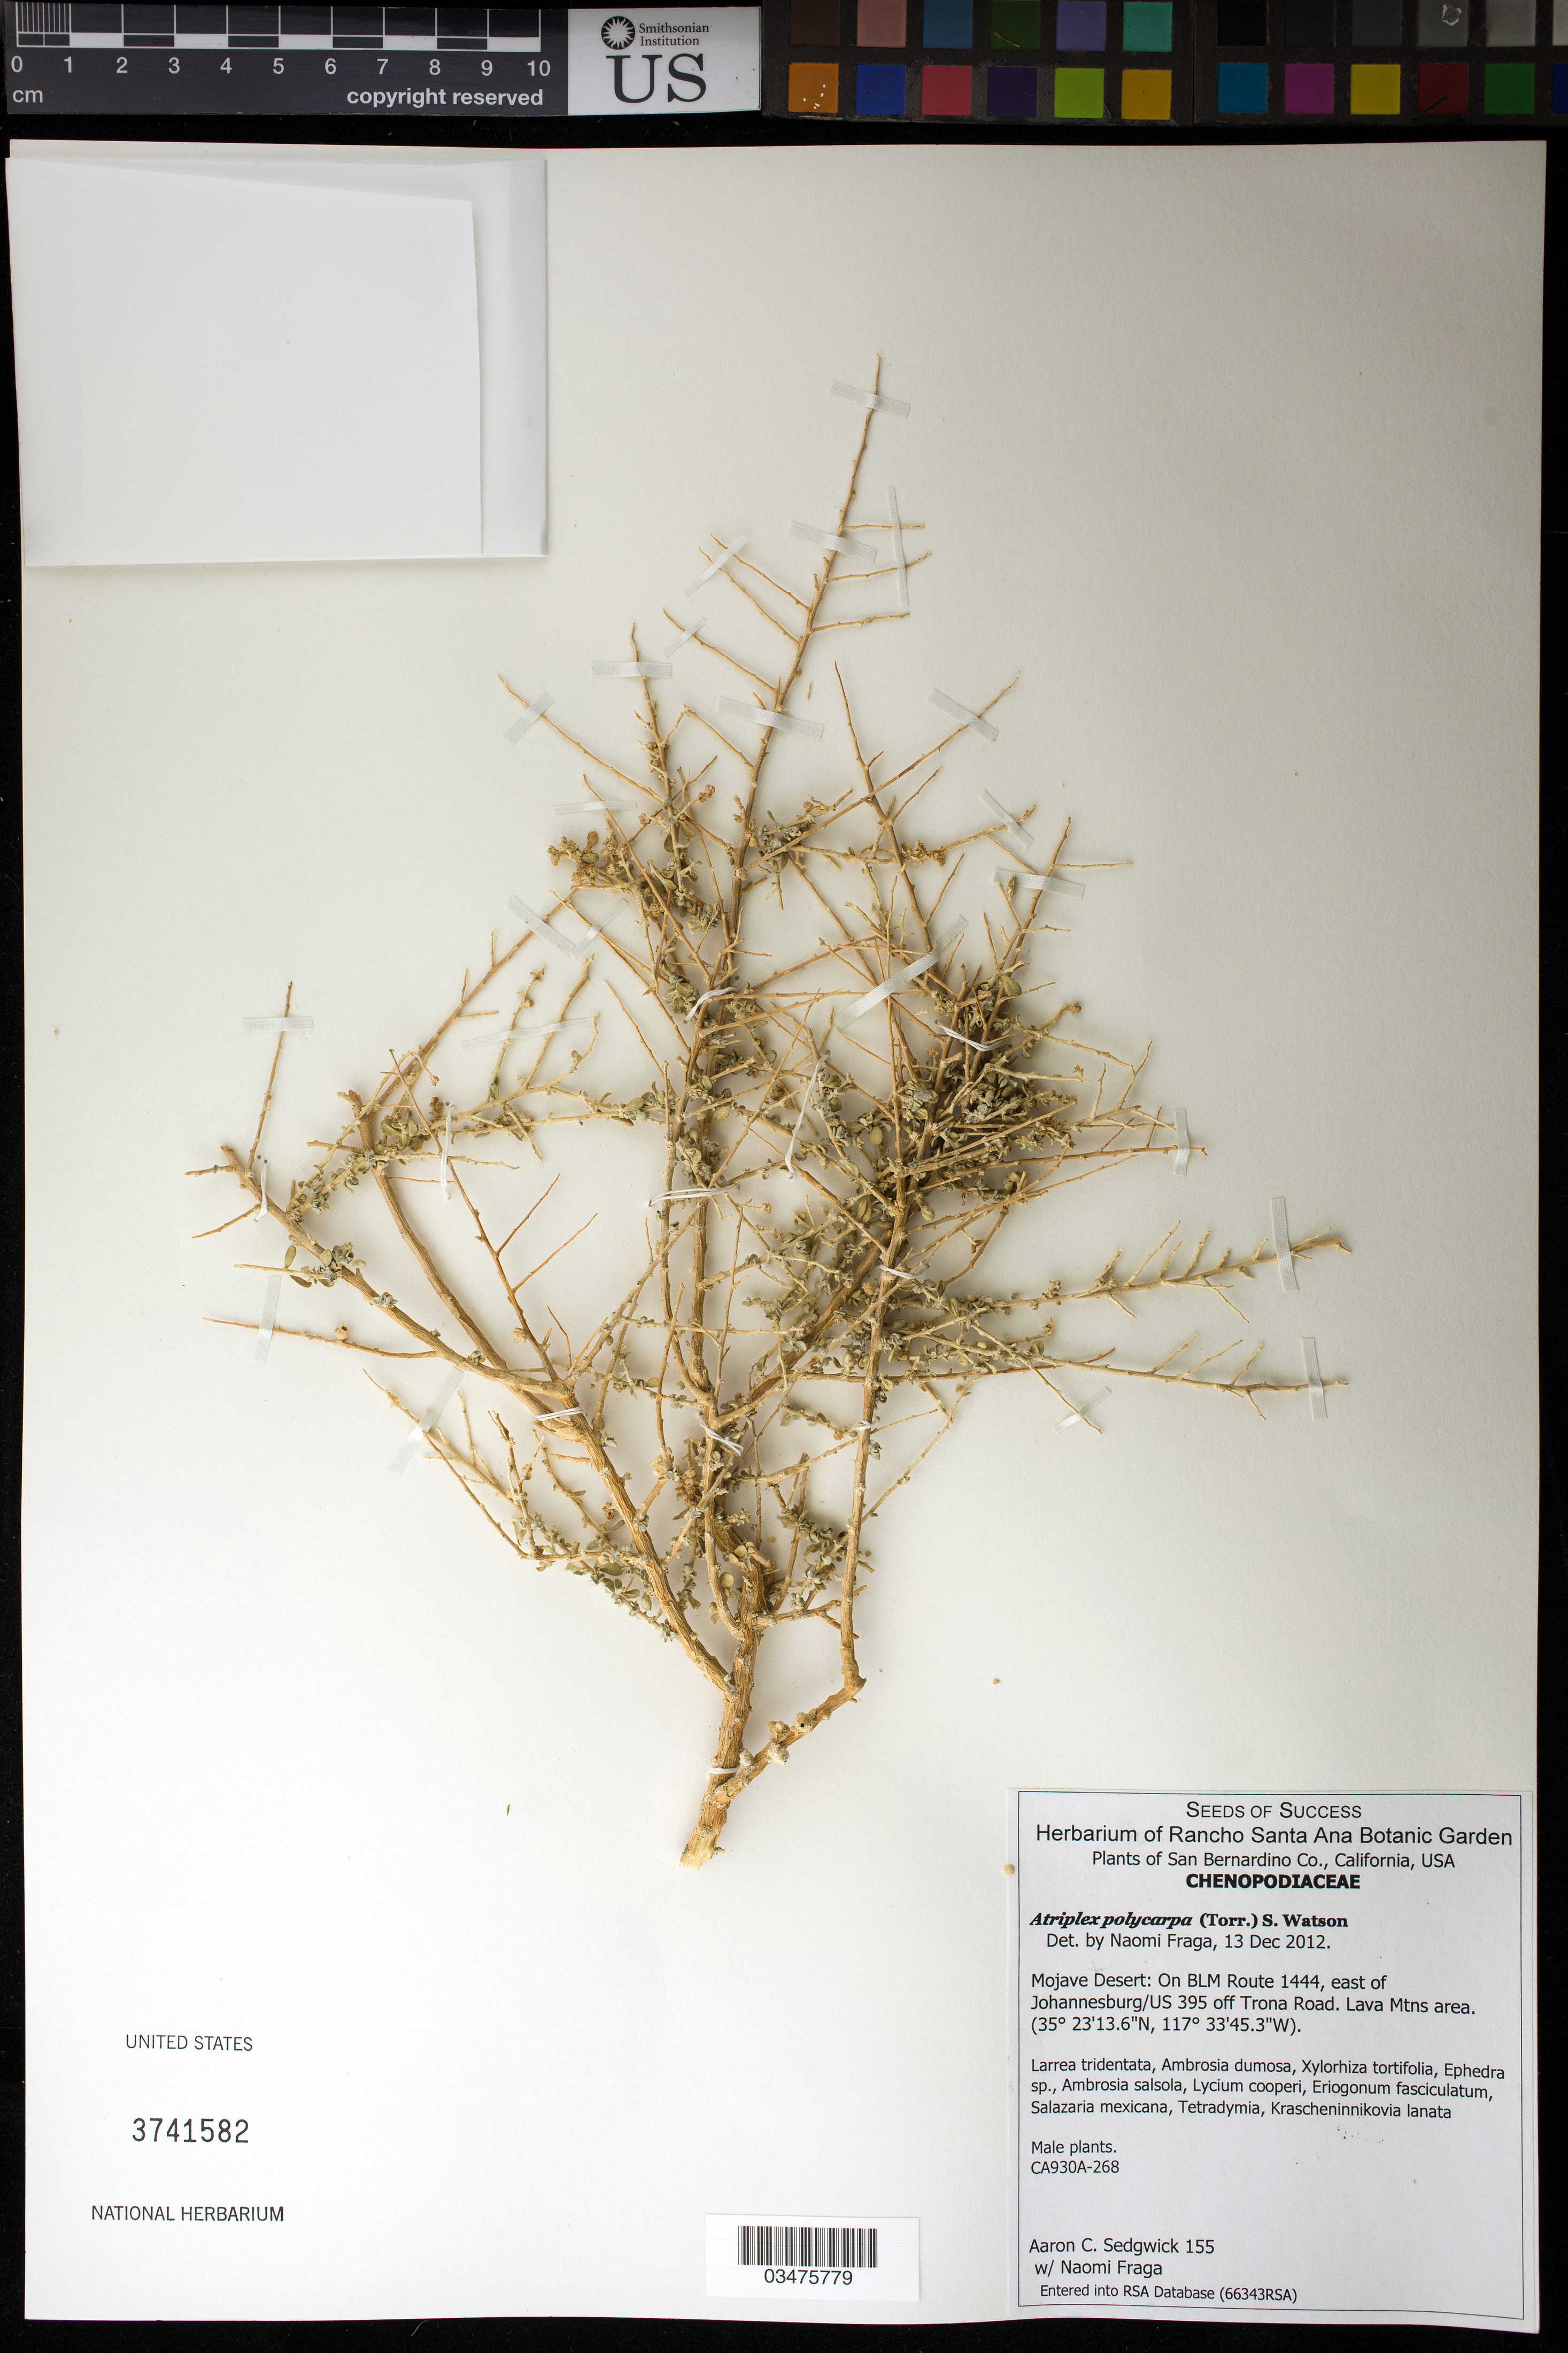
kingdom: Plantae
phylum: Tracheophyta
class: Magnoliopsida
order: Caryophyllales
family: Amaranthaceae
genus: Atriplex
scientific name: Atriplex polycarpa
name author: (Torr.) S. Watson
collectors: A. Sedgwick & N. Fraga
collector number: CA930A-268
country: United States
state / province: California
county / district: San Bernardino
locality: Mojave Desert, on BLM Route 1444, E of Johannesburg/US 395 off Trona Rd. Lava Mts area.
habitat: With Ambrosia dumosa, Larrea tridentata, Ephedra sp., ect.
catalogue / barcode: US 3741582